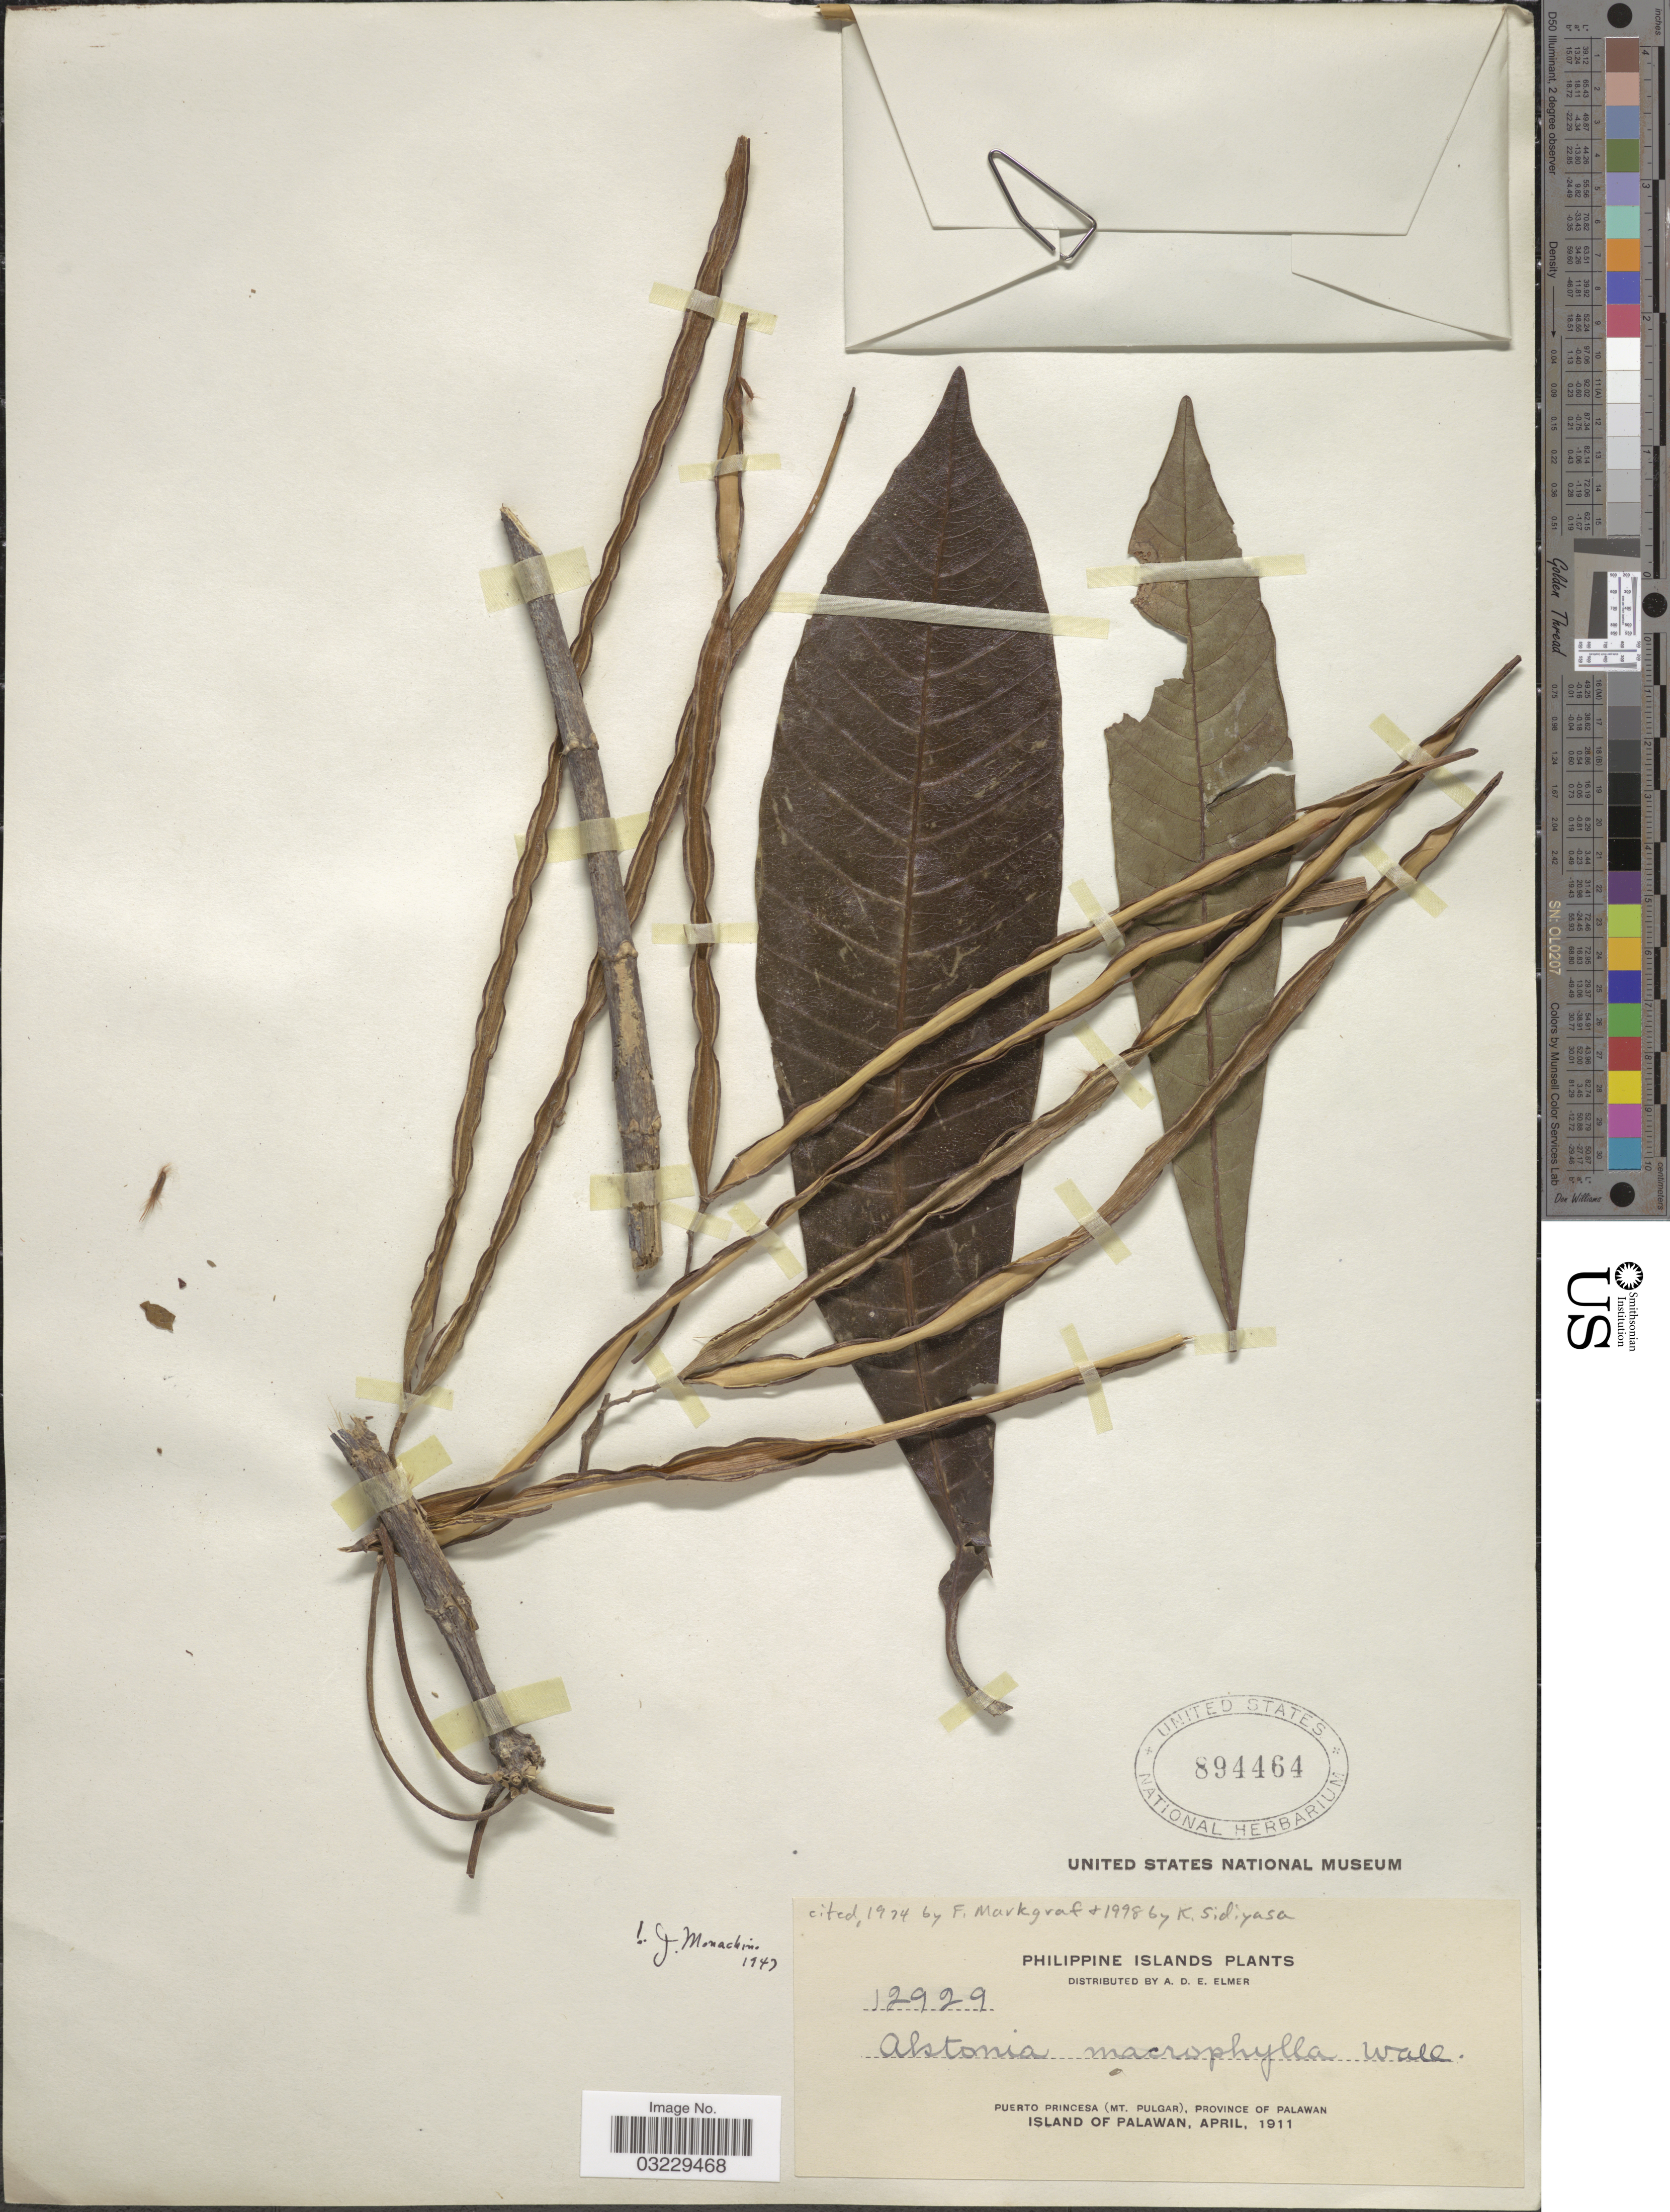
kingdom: Plantae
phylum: Tracheophyta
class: Magnoliopsida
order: Gentianales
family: Apocynaceae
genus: Alstonia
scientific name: Alstonia macrophylla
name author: Wall. ex G. Don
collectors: A. D. E. Elmer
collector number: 12929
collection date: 1911-04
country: Philippines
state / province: Mimaropa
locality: Philippine Islands, Puerto Princesa (Mt. Pulgar), Province of Palawan. Island of Palawan.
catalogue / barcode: US 894464